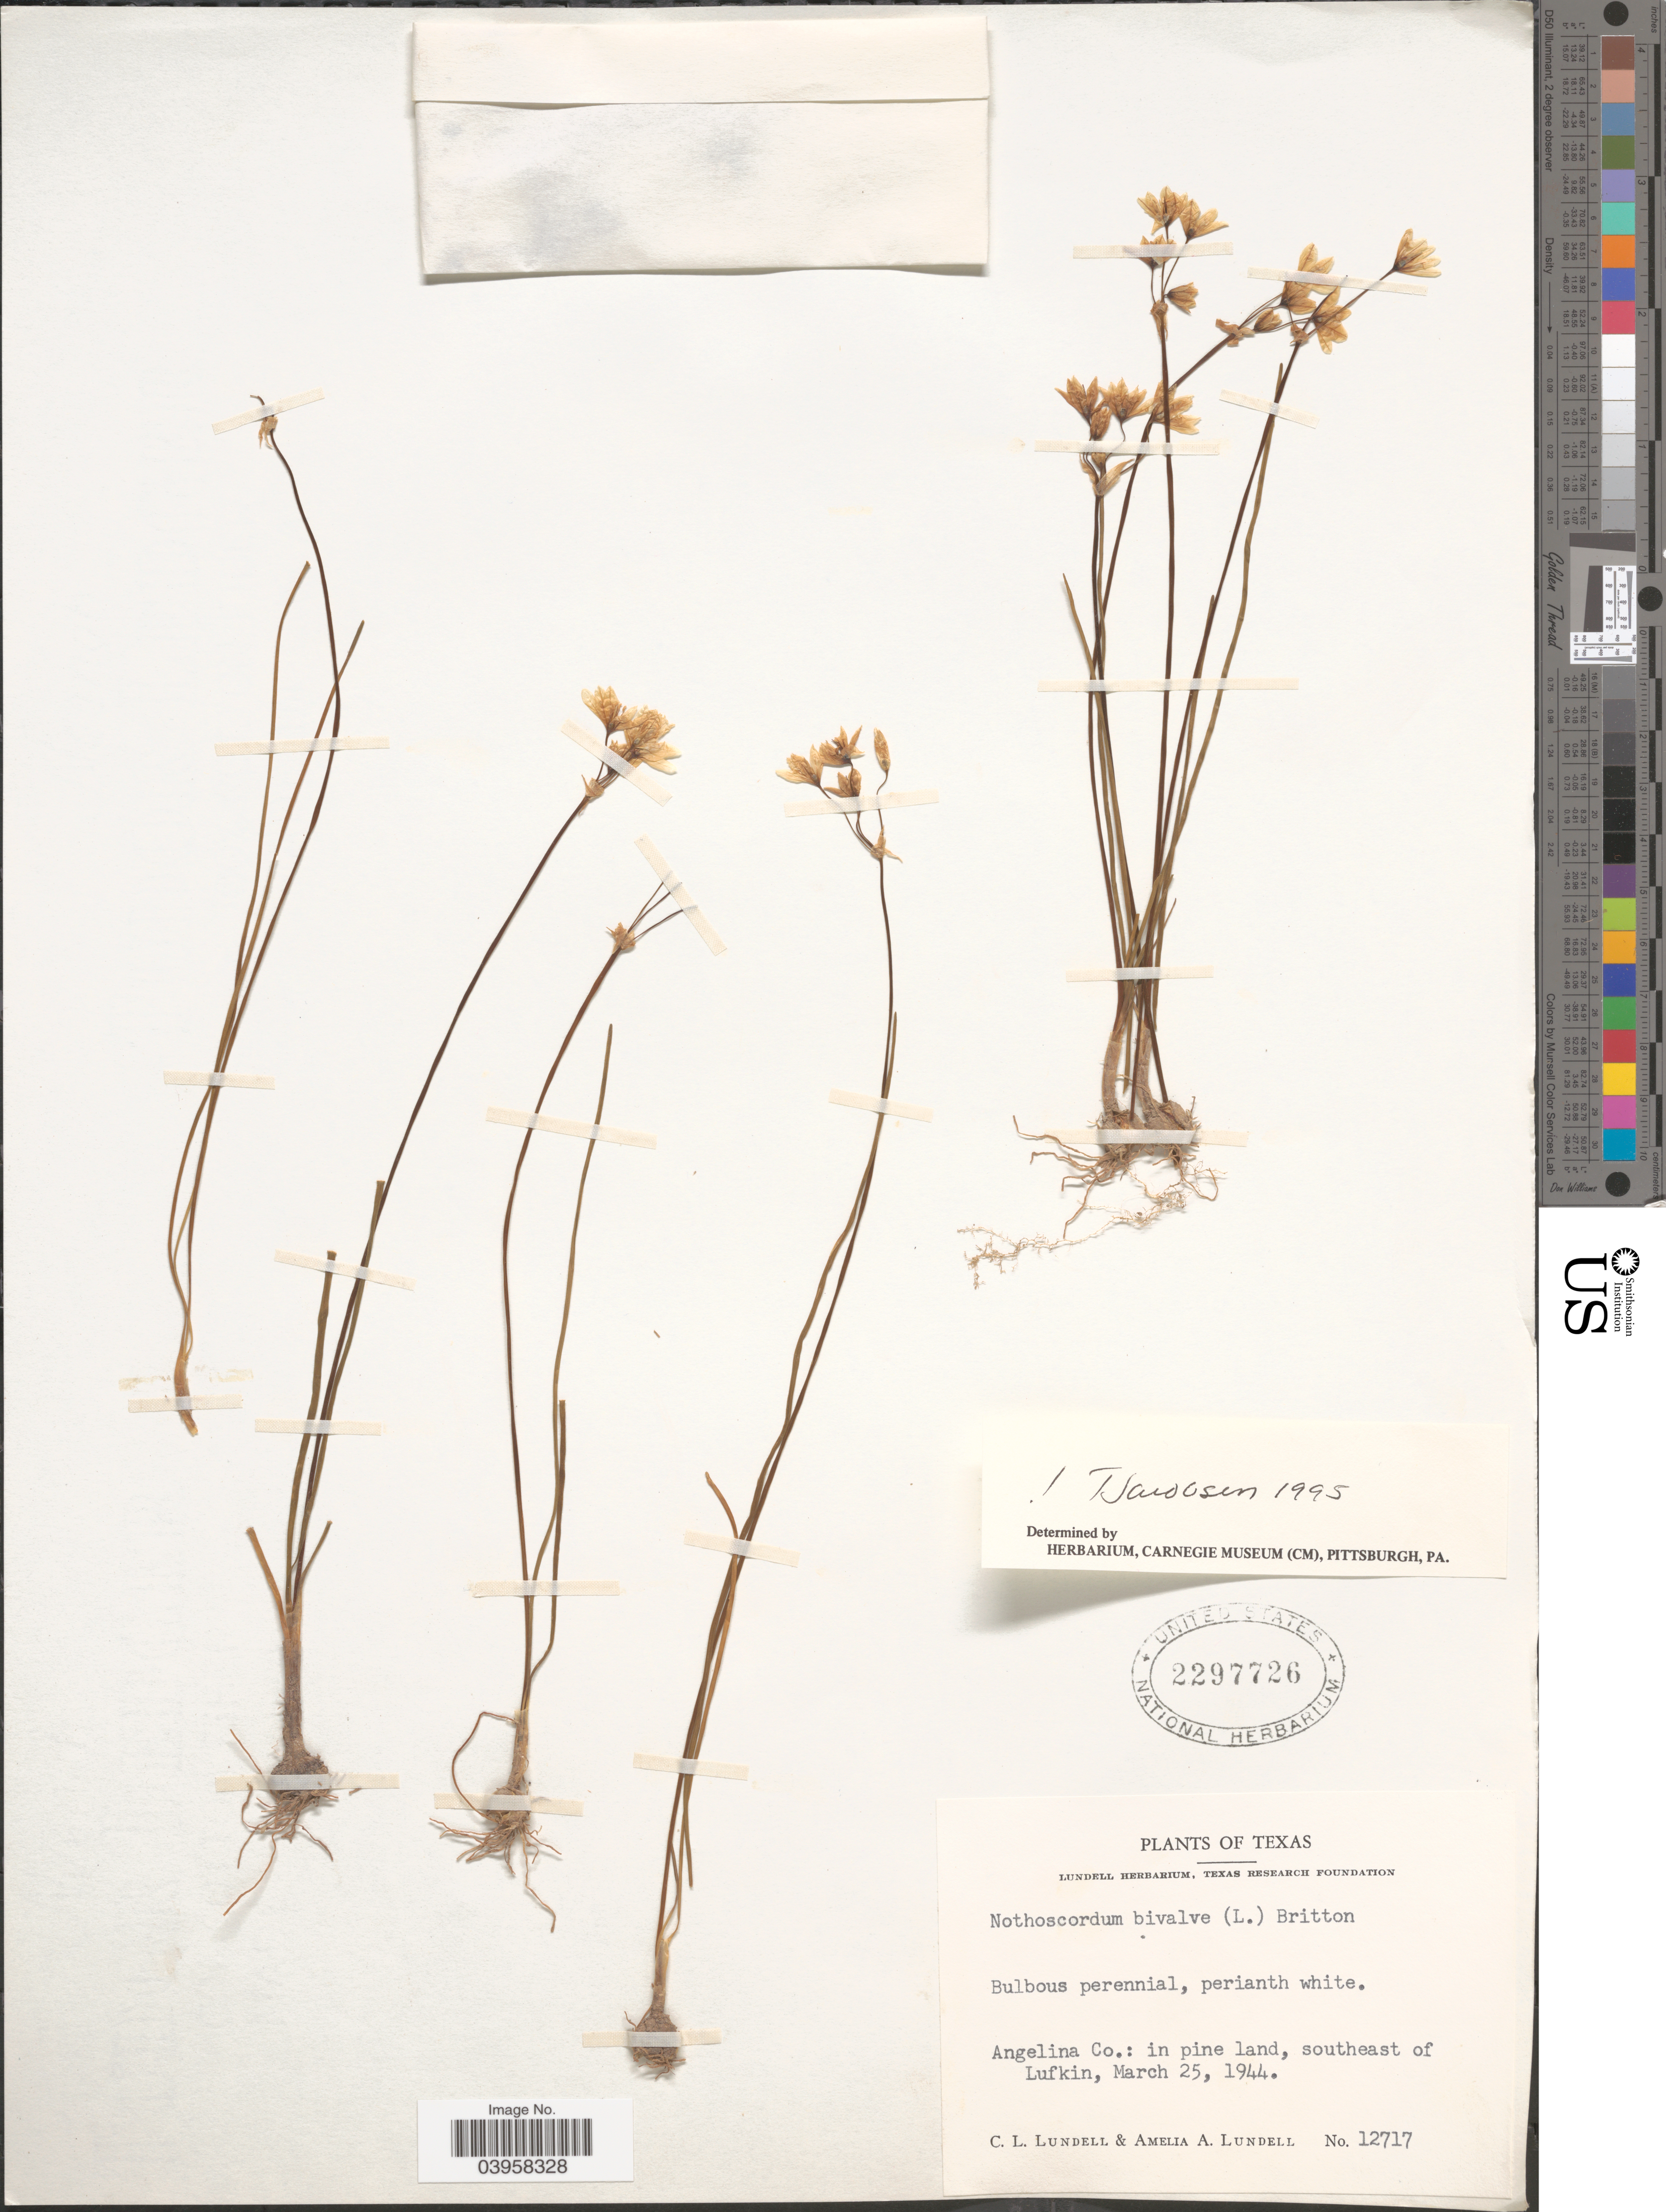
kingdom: Plantae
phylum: Tracheophyta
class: Liliopsida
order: Asparagales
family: Amaryllidaceae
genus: Nothoscordum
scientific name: Nothoscordum bivalve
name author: (L.) Britton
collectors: C. L. Lundell & A. A. Lundell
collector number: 12717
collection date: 1944-03-25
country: United States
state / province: Texas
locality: Angelina Co.: in pine land, southeast of Lufkin.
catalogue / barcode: US 2297726